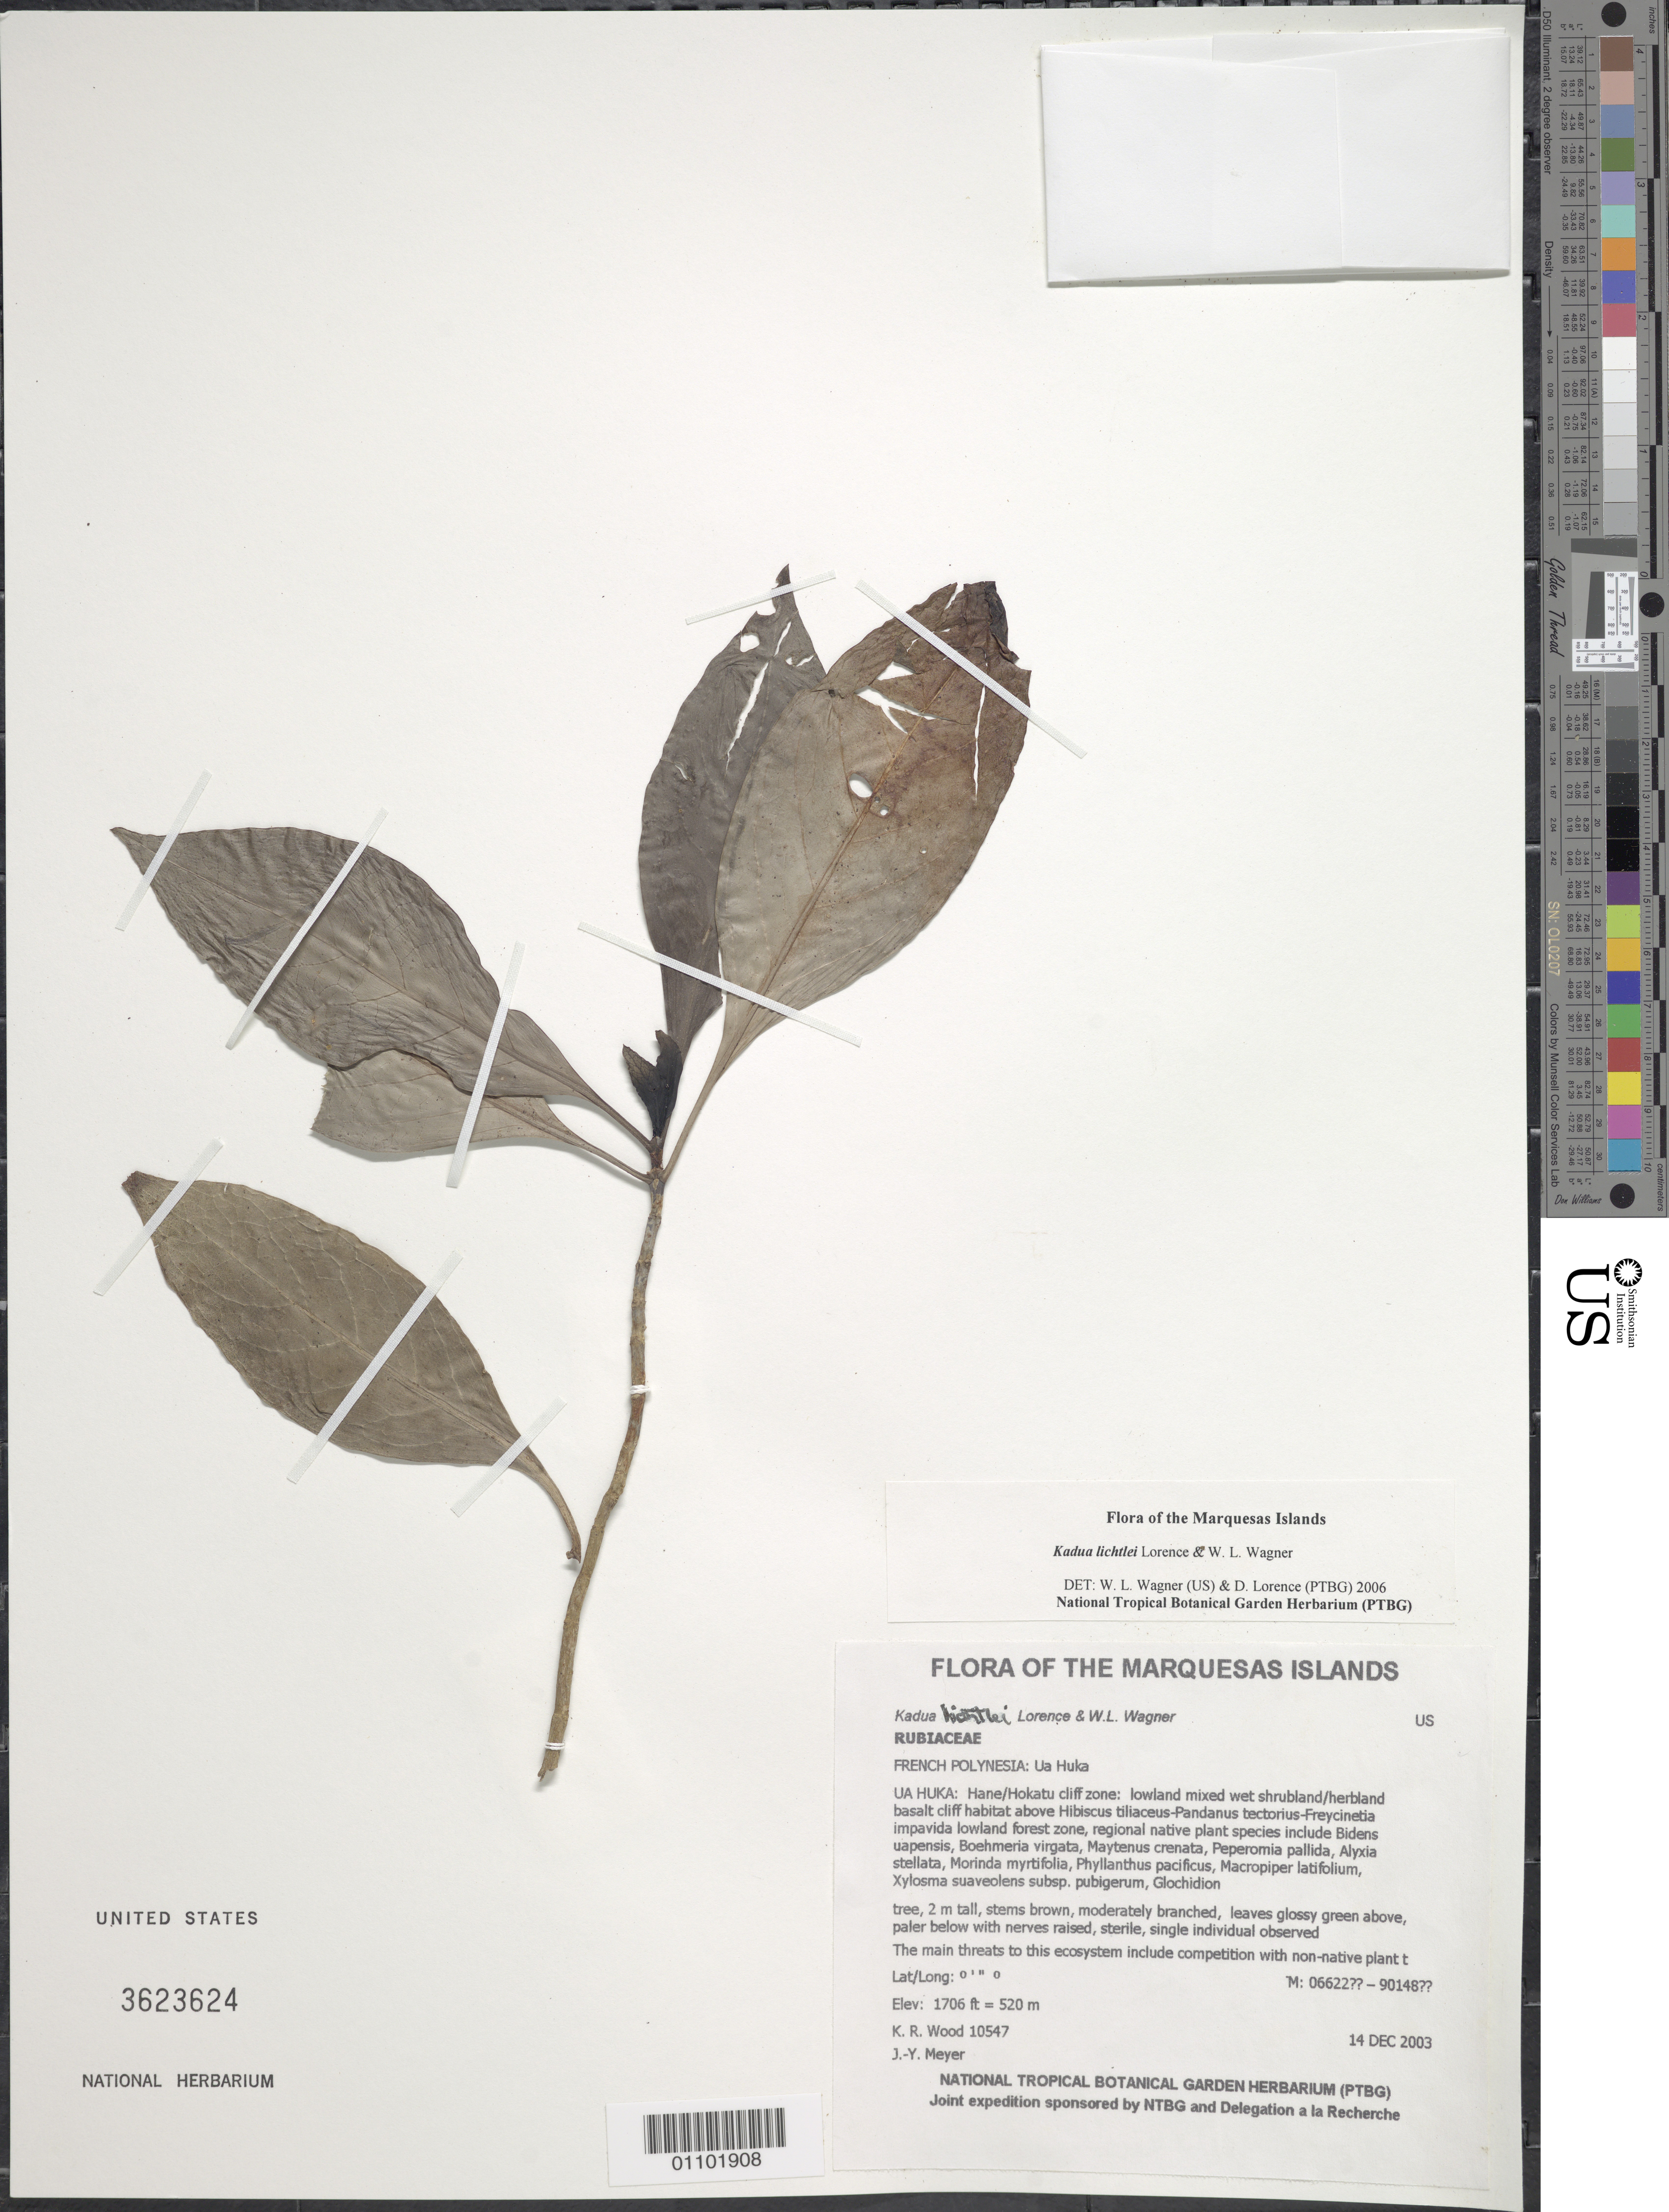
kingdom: Plantae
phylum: Tracheophyta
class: Magnoliopsida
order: Gentianales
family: Rubiaceae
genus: Kadua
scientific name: Kadua lichtlei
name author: Lorence & W.L. Wagner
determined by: Wagner, W. L.; Lorence, David H.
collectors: K. R. Wood & J.-Y. Meyer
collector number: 10547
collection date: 2003-12-14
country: French Polynesia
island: Ua Huka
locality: Hane/Hokatu cliff zone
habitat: Lowland mixed wet shrubland/herbland basalt cliff habitat above Hibiscus tiliaceus - Pandanus tectorius - Freycinetia impavida lowland forest zone. Cliff zone, E aspect, steep slope, closed, mesic to wet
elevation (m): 520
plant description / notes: Competition with non-native plant taxa such as Psidium guajava, Ageratum conyzoides, Zingiber zerumbet, Paspalum conjugatum, Coffea arabica, Oplismenus compositus, and Kyllinga brevifolia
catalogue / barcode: US 3623624